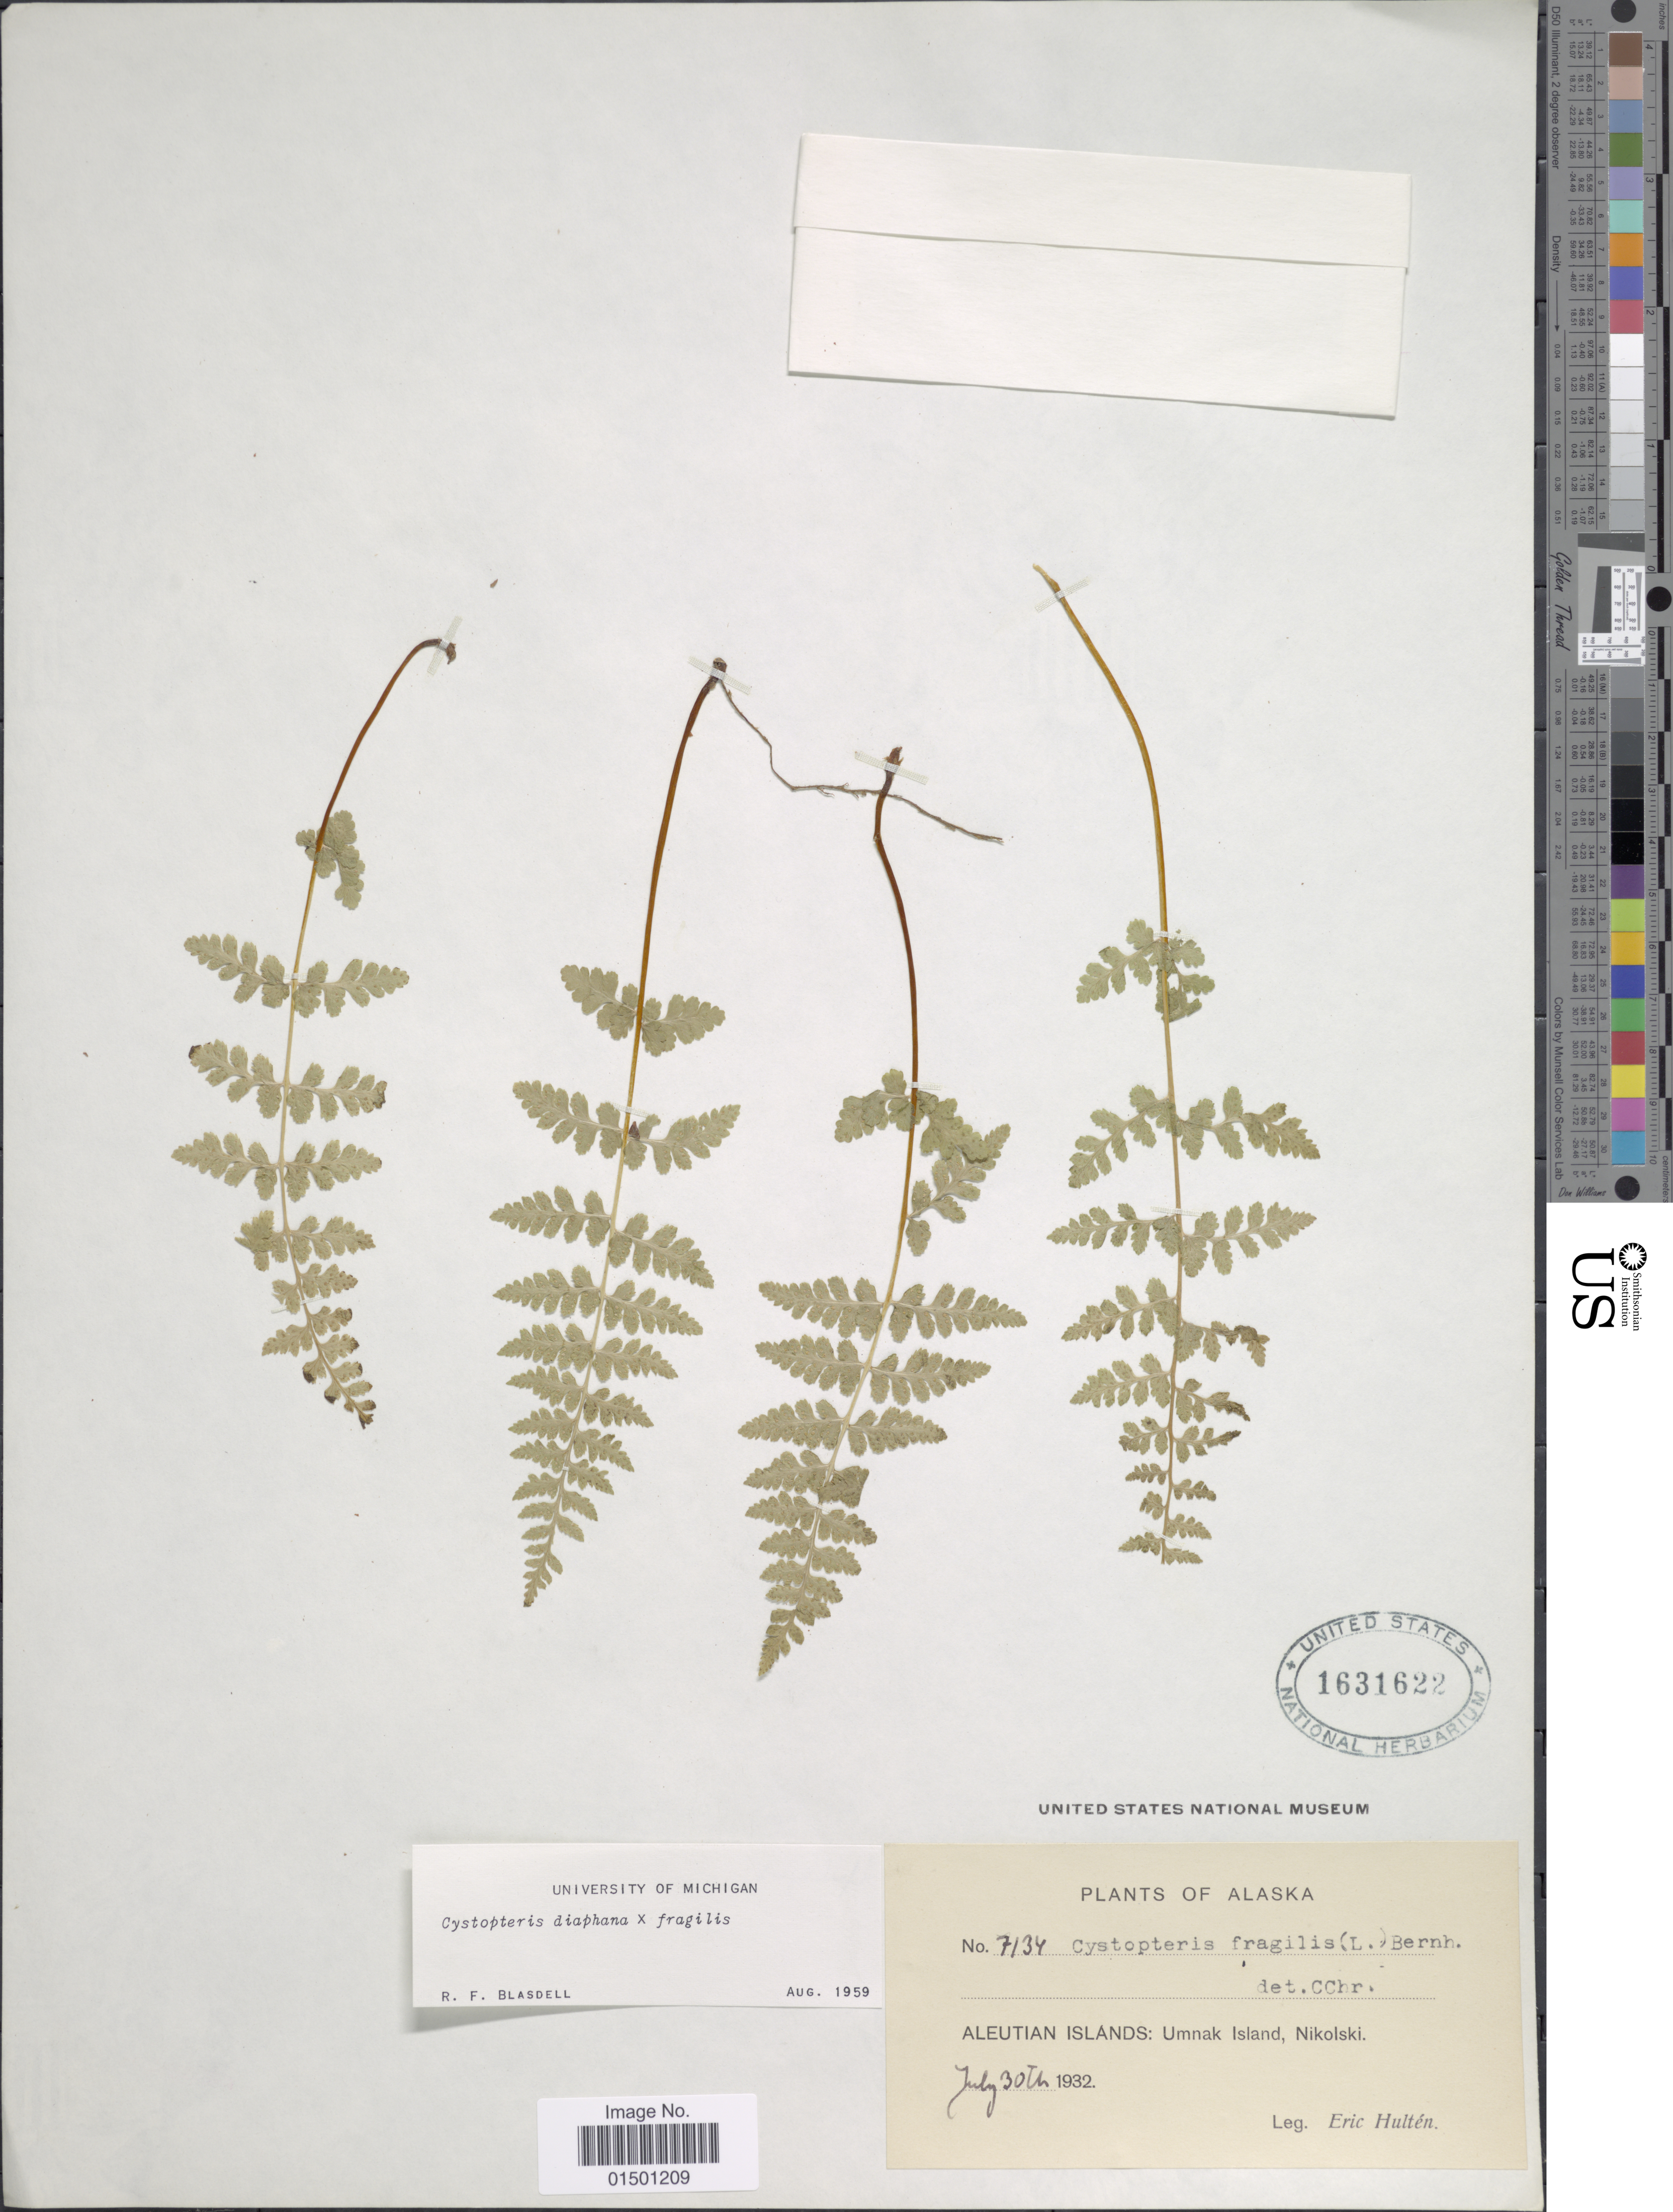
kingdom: Plantae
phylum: Tracheophyta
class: Polypodiopsida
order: Polypodiales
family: Cystopteridaceae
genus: Cystopteris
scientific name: Cystopteris diaphana x C. fragilis (L.) Bernh.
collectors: E. G. Hultén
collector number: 7134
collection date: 1932-07-30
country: United States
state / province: Alaska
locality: Aleutian Islands, Umnak Island, Nikolski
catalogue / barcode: US 1631622